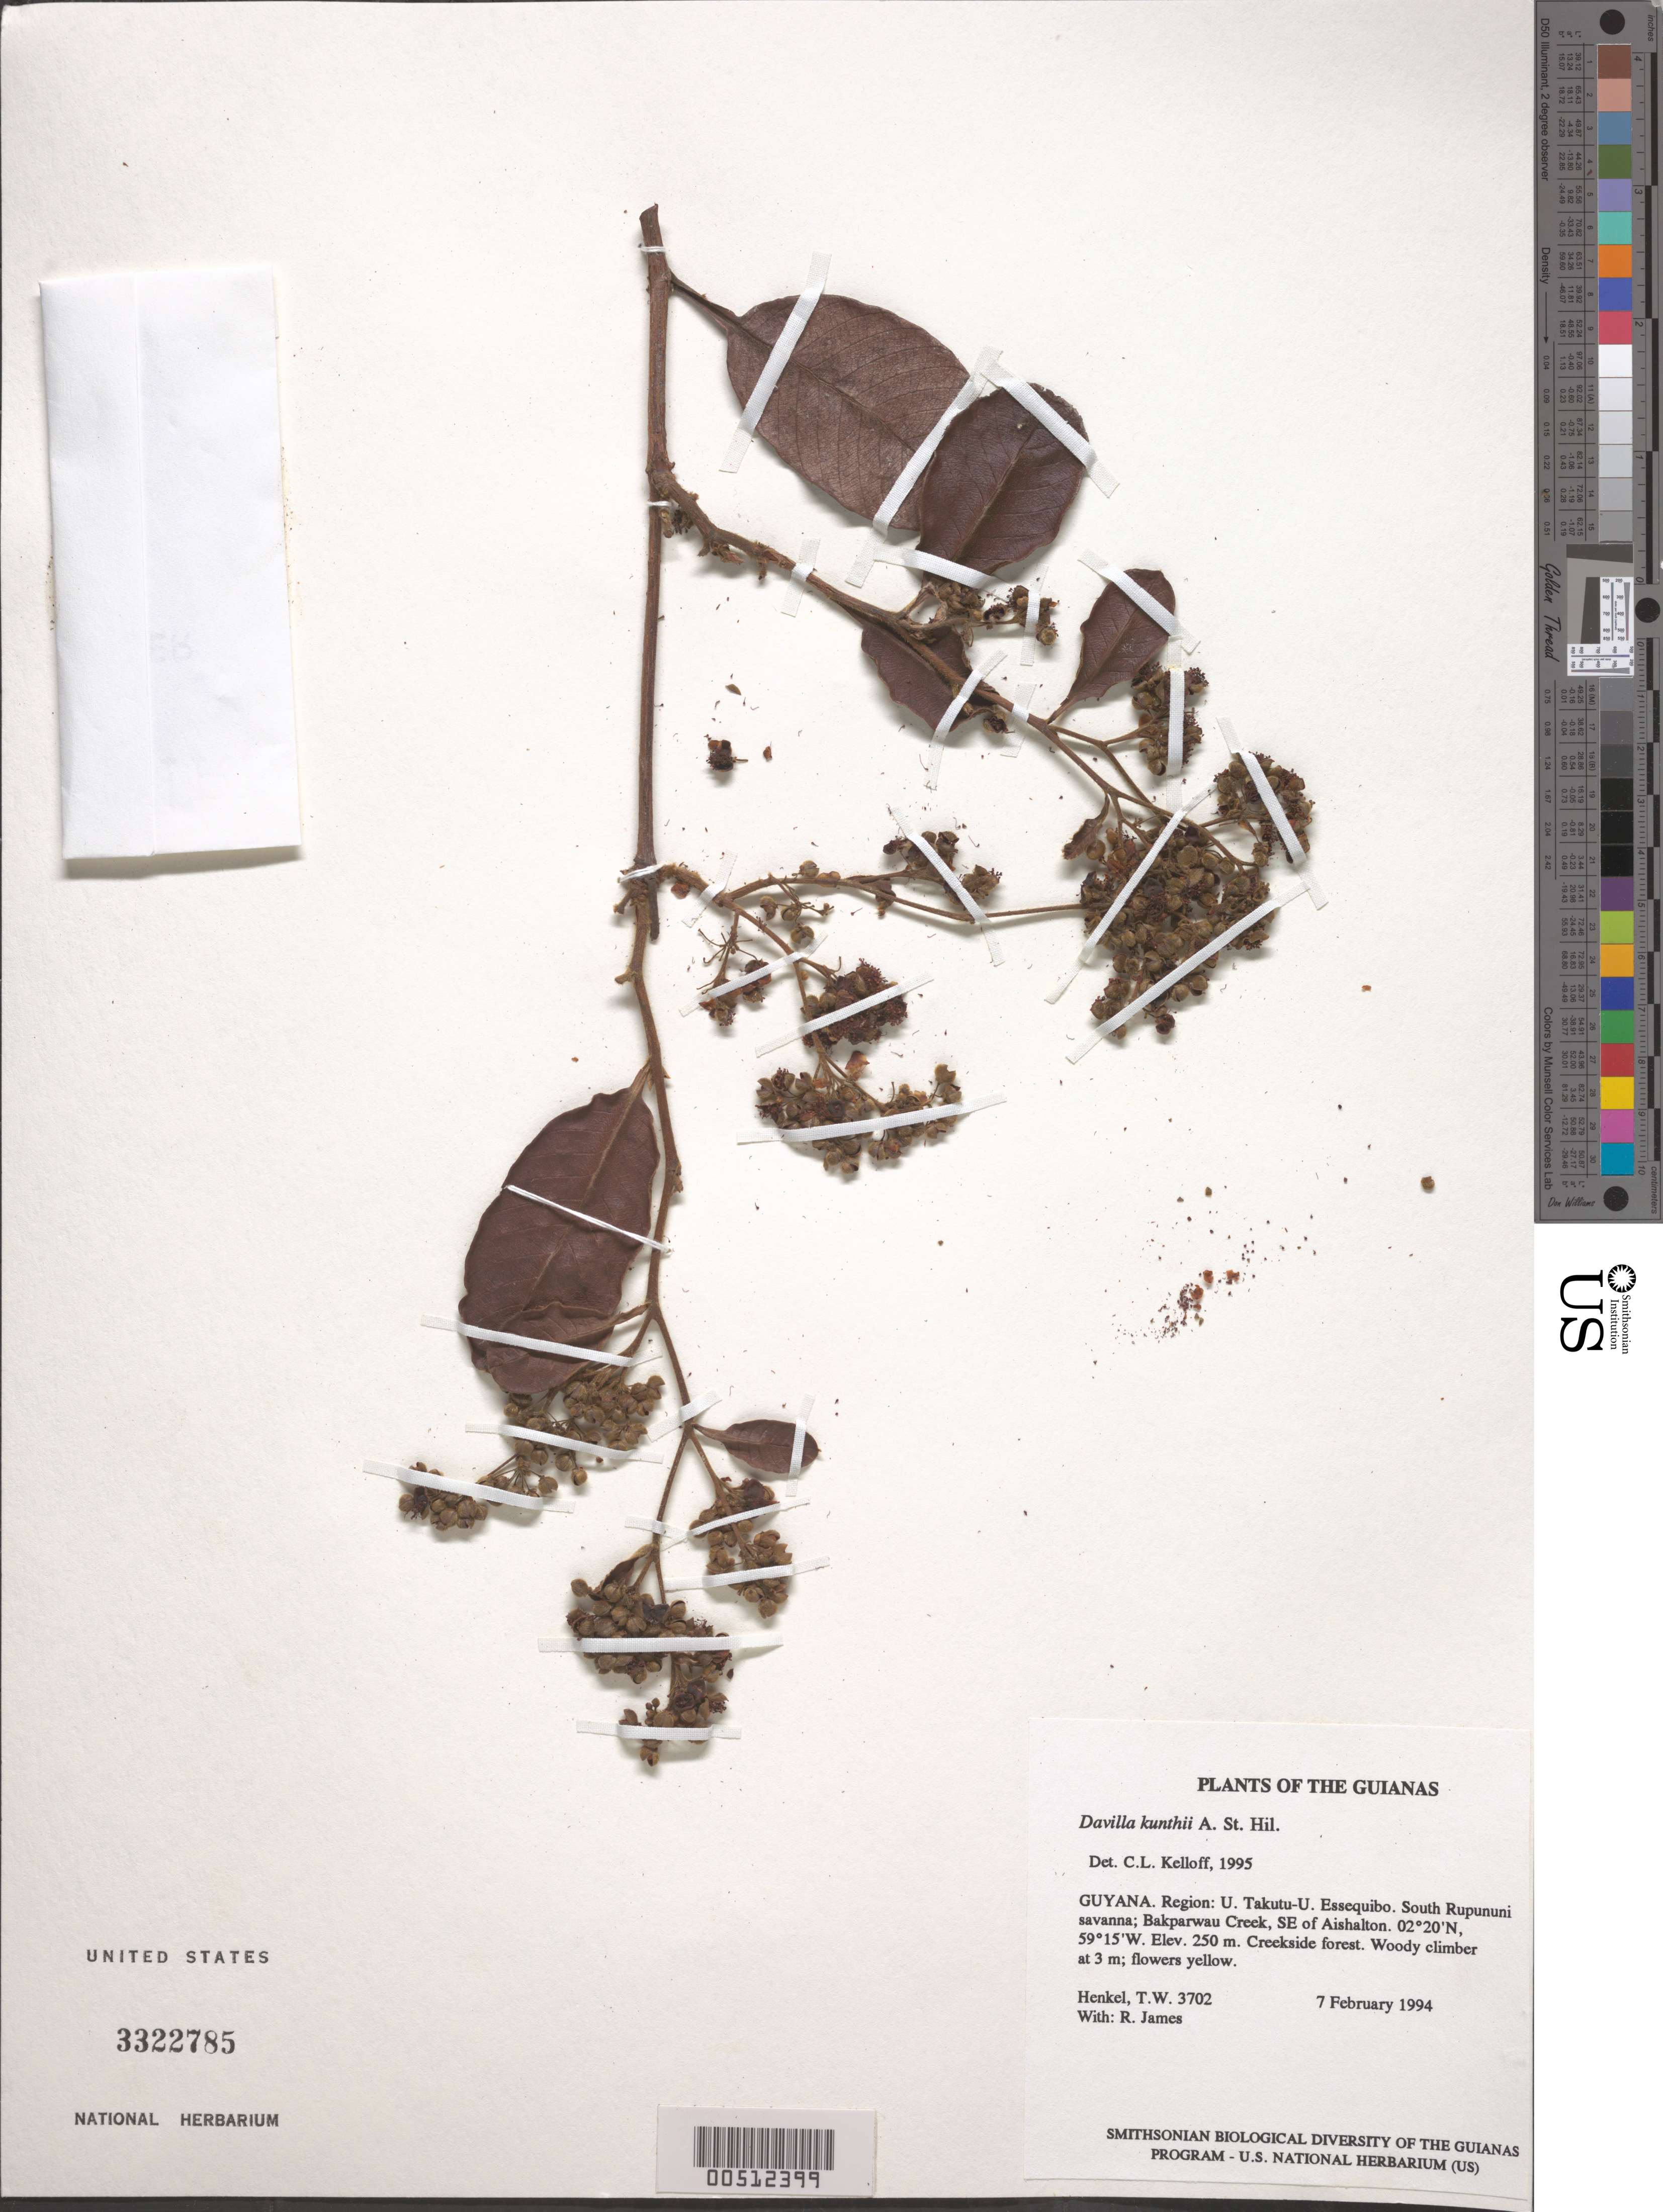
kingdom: Plantae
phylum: Tracheophyta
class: Magnoliopsida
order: Dilleniales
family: Dilleniaceae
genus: Davilla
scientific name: Davilla kunthii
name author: A. St.-Hil.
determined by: Kelloff, Carol L., (US), Smithsonian Institution - National Museum of Natural History (UNITED STATES)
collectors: T. Henkel & R. James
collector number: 3702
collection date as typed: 7 February 1994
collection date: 1994-02-07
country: Guyana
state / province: U. Takutu-U. Essequibo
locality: South Rupununi savanna; Bakparwau Creek, SE of Aishalton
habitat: Creekside forest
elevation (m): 250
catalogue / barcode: US 3322785